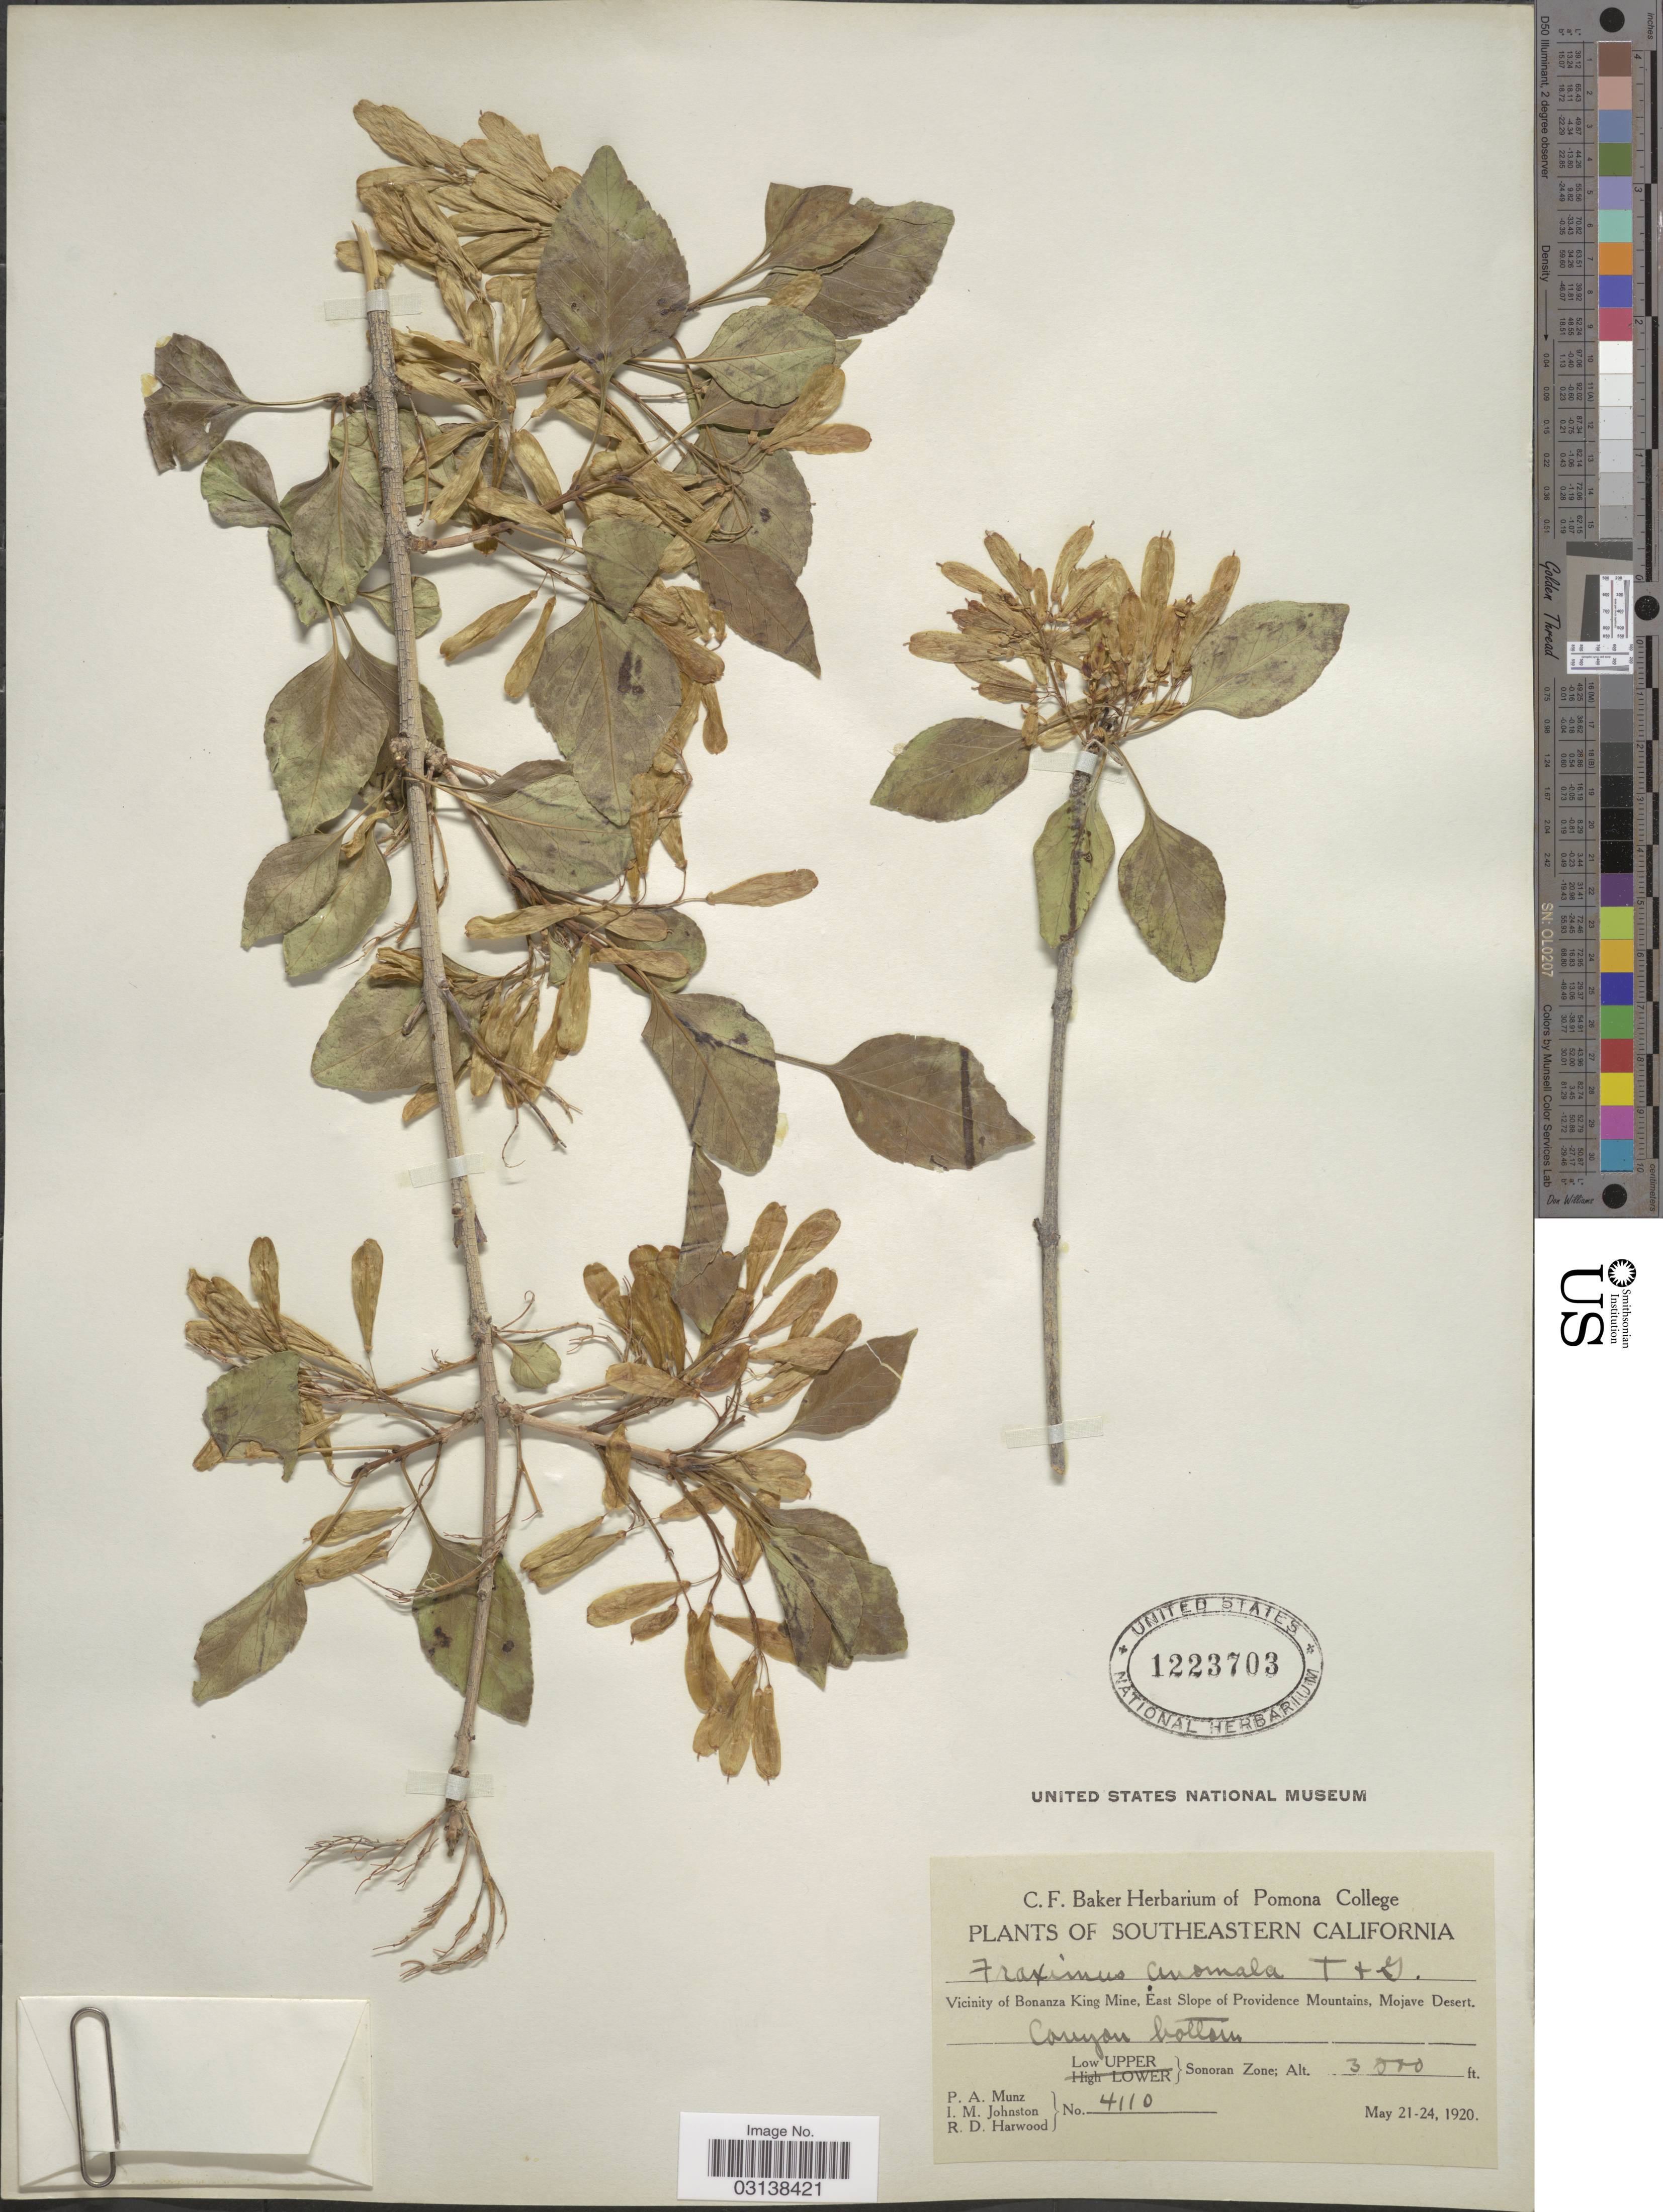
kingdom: Plantae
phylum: Tracheophyta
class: Magnoliopsida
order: Lamiales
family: Oleaceae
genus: Fraxinus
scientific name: Fraxinus anomala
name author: Torr. ex S. Watson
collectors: P. A. Munz, I.M. Johnston & R. Harwood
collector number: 4110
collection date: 1920-05-21/1920-05-24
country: United States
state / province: California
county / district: San Bernardino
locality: Southeastern California, Vicinity of Bonanza King Mine, East Slope of Providence Mountains, Mojave Desert. Canyon bottom, Low Upper, Sonoran Zone.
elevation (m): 1067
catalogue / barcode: US 1223703